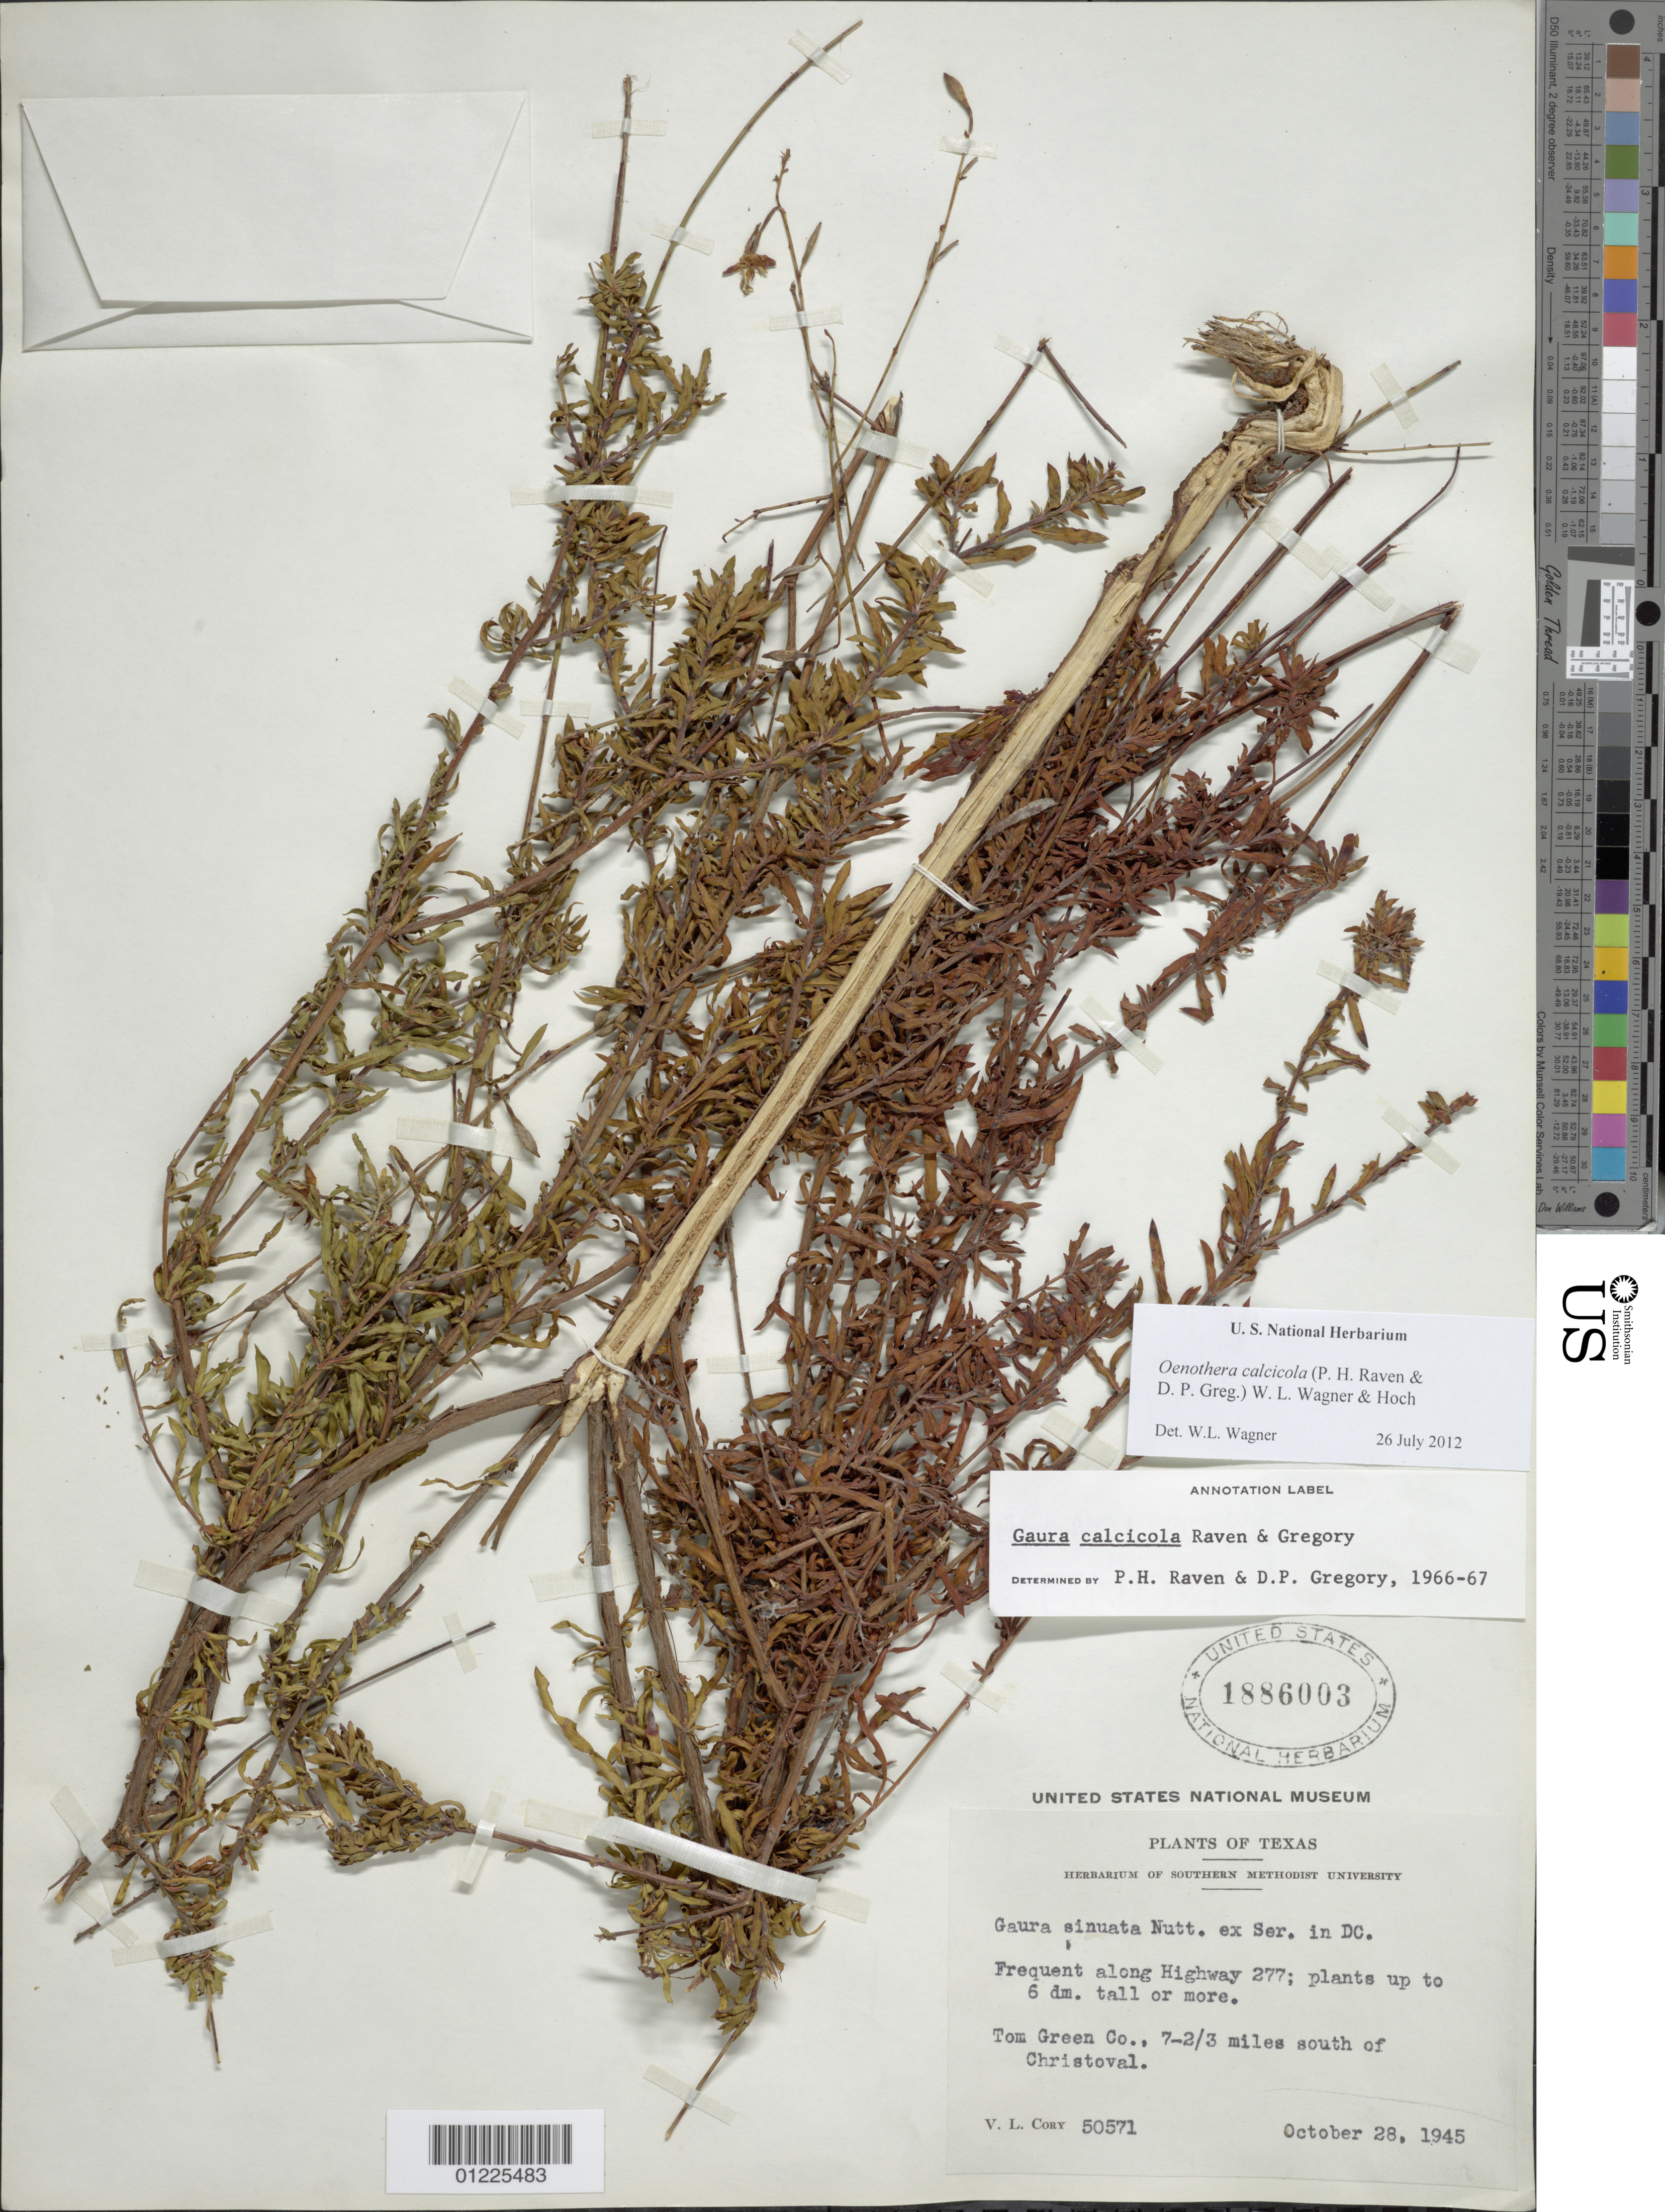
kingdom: Plantae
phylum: Tracheophyta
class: Magnoliopsida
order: Myrtales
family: Onagraceae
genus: Oenothera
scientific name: Oenothera calcicola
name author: (P.H. Raven & D.P. Greg.) W.L. Wagner & Hoch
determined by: Wagner, W. L., (BOT), Smithsonian Institution - National Museum of Natural History (UNITED STATES)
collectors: V. Cory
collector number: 50571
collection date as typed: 28 Oct 1945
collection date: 1945-10-28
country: United States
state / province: Texas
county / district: Tom Green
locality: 7 2/3 mi S of Christoval.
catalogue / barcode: US 1886003